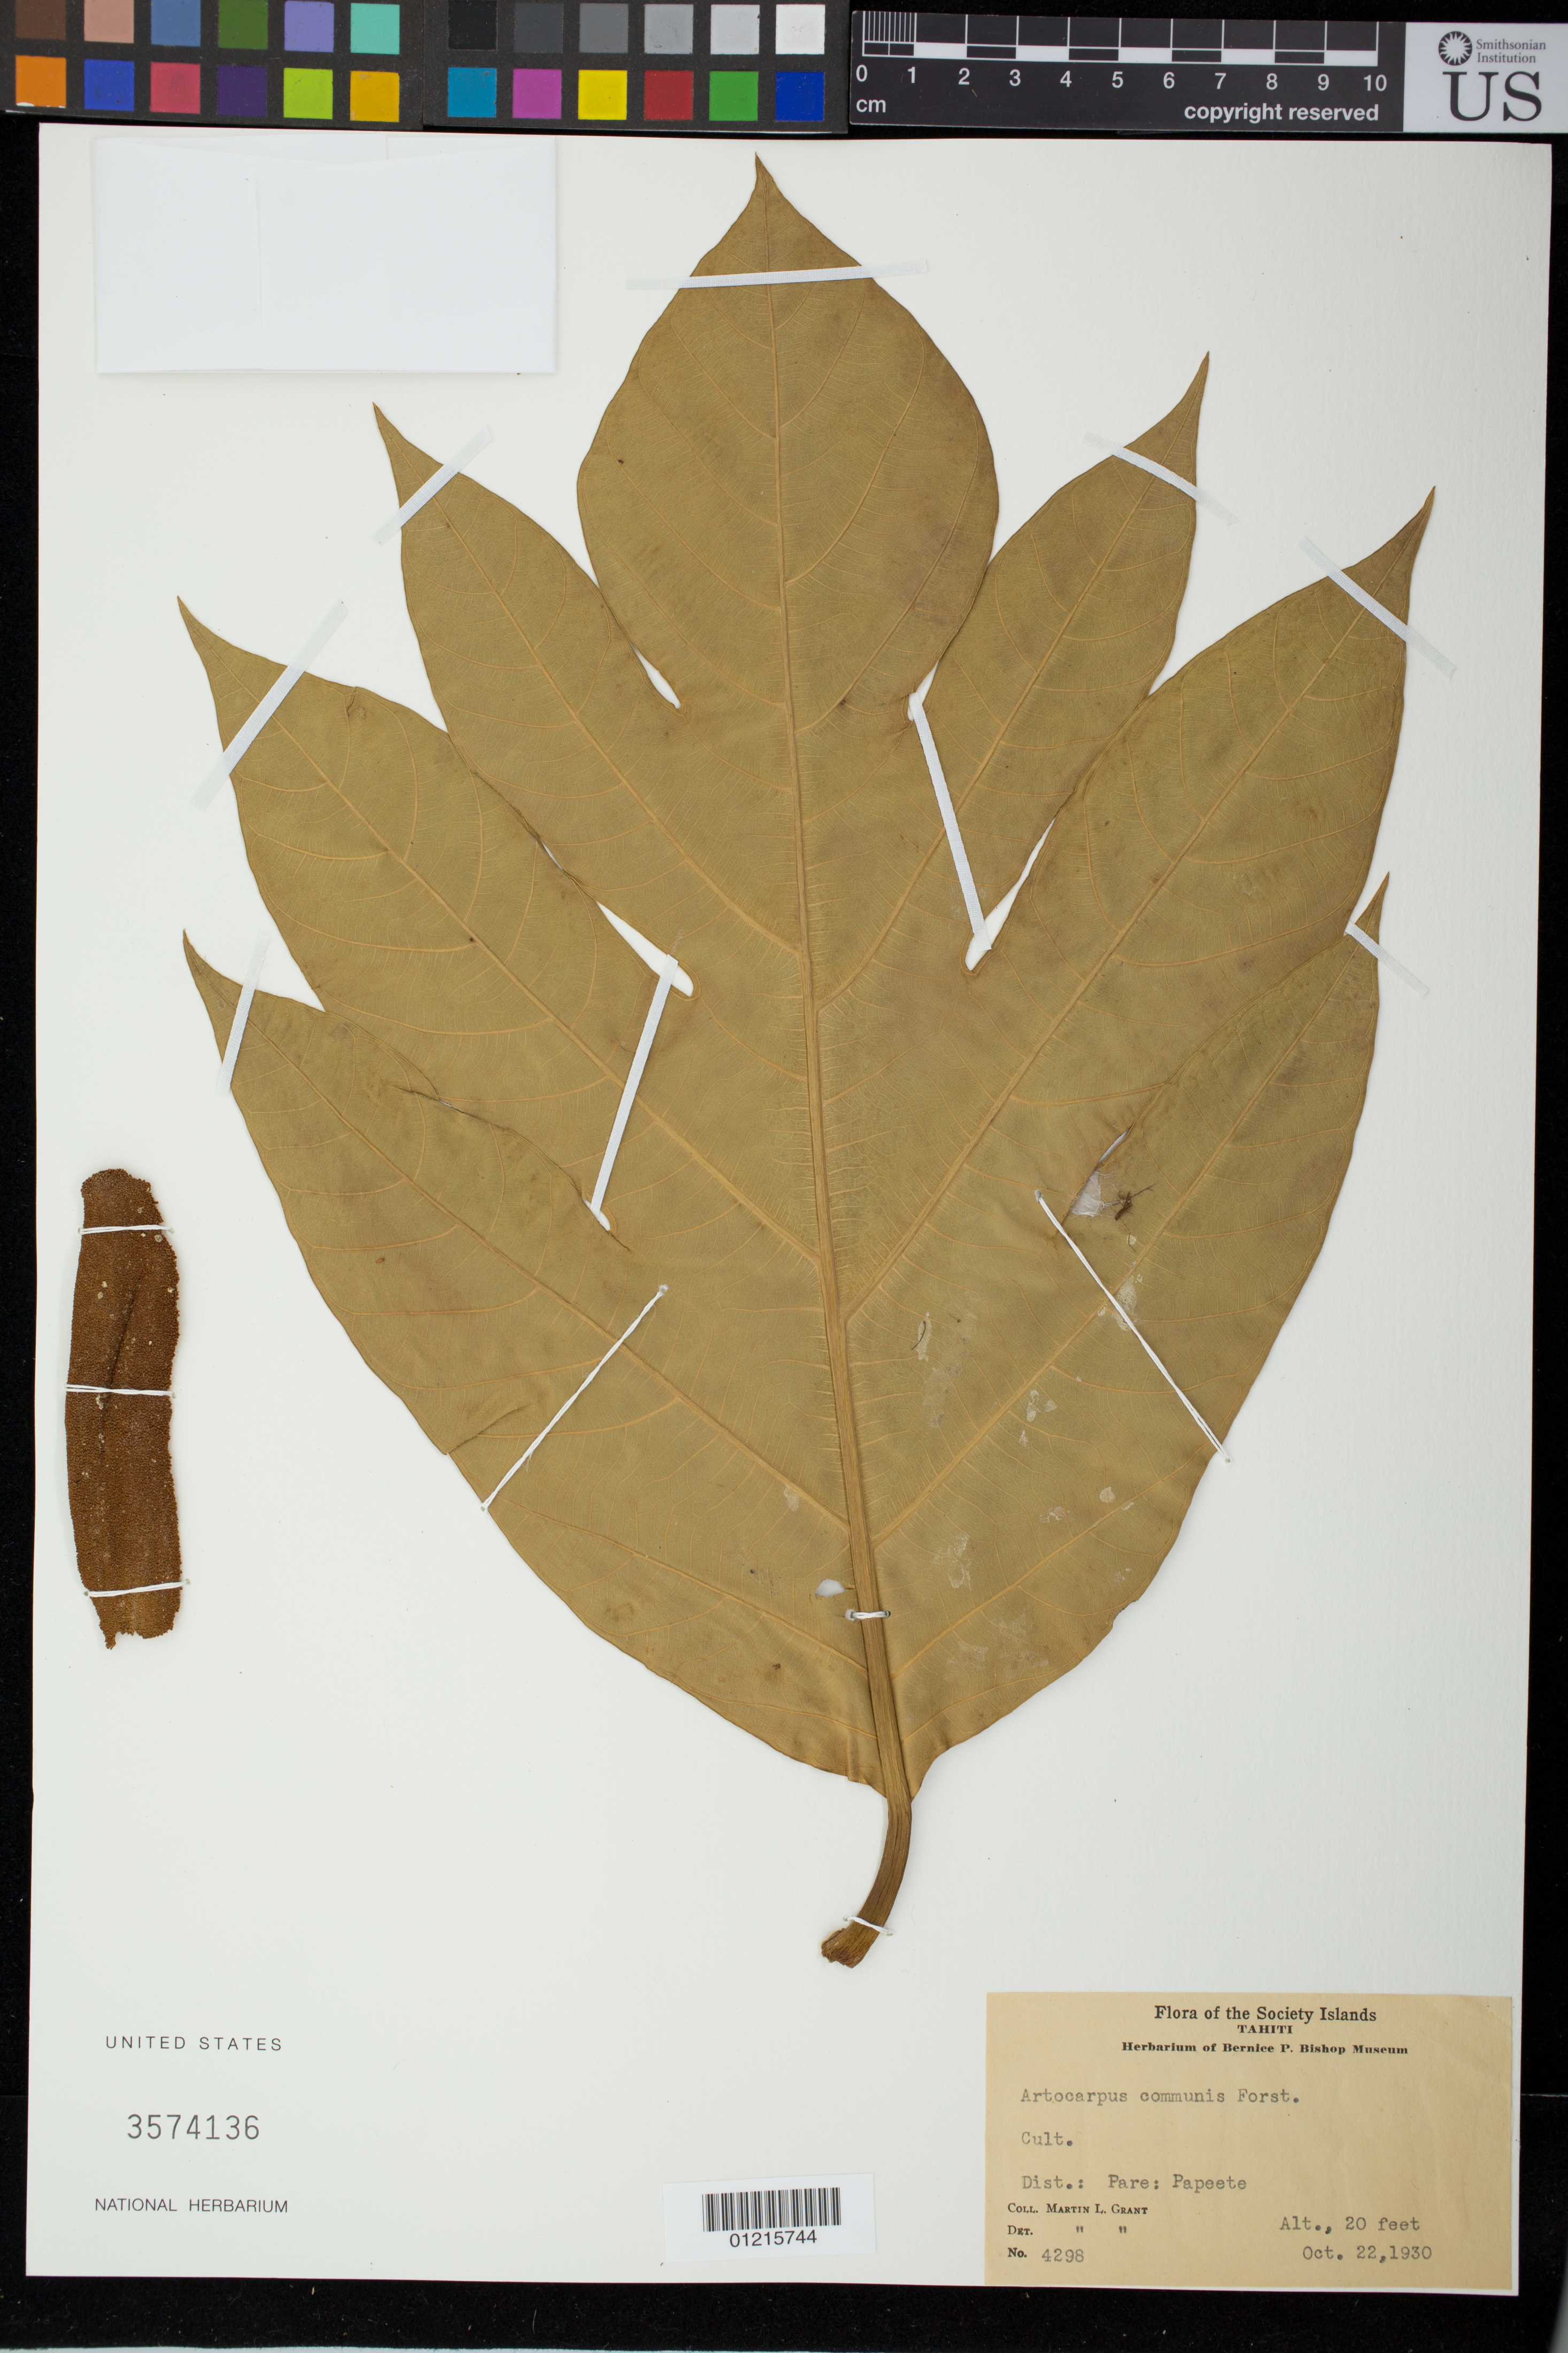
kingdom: Plantae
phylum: Tracheophyta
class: Magnoliopsida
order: Rosales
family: Moraceae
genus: Artocarpus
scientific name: Artocarpus communis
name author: J.R. Forst. & G. Forst.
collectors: M. L. Grant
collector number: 4298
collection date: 1930-10-22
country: French Polynesia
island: Tahiti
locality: Pare: Papeete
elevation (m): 6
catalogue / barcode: US 3574136